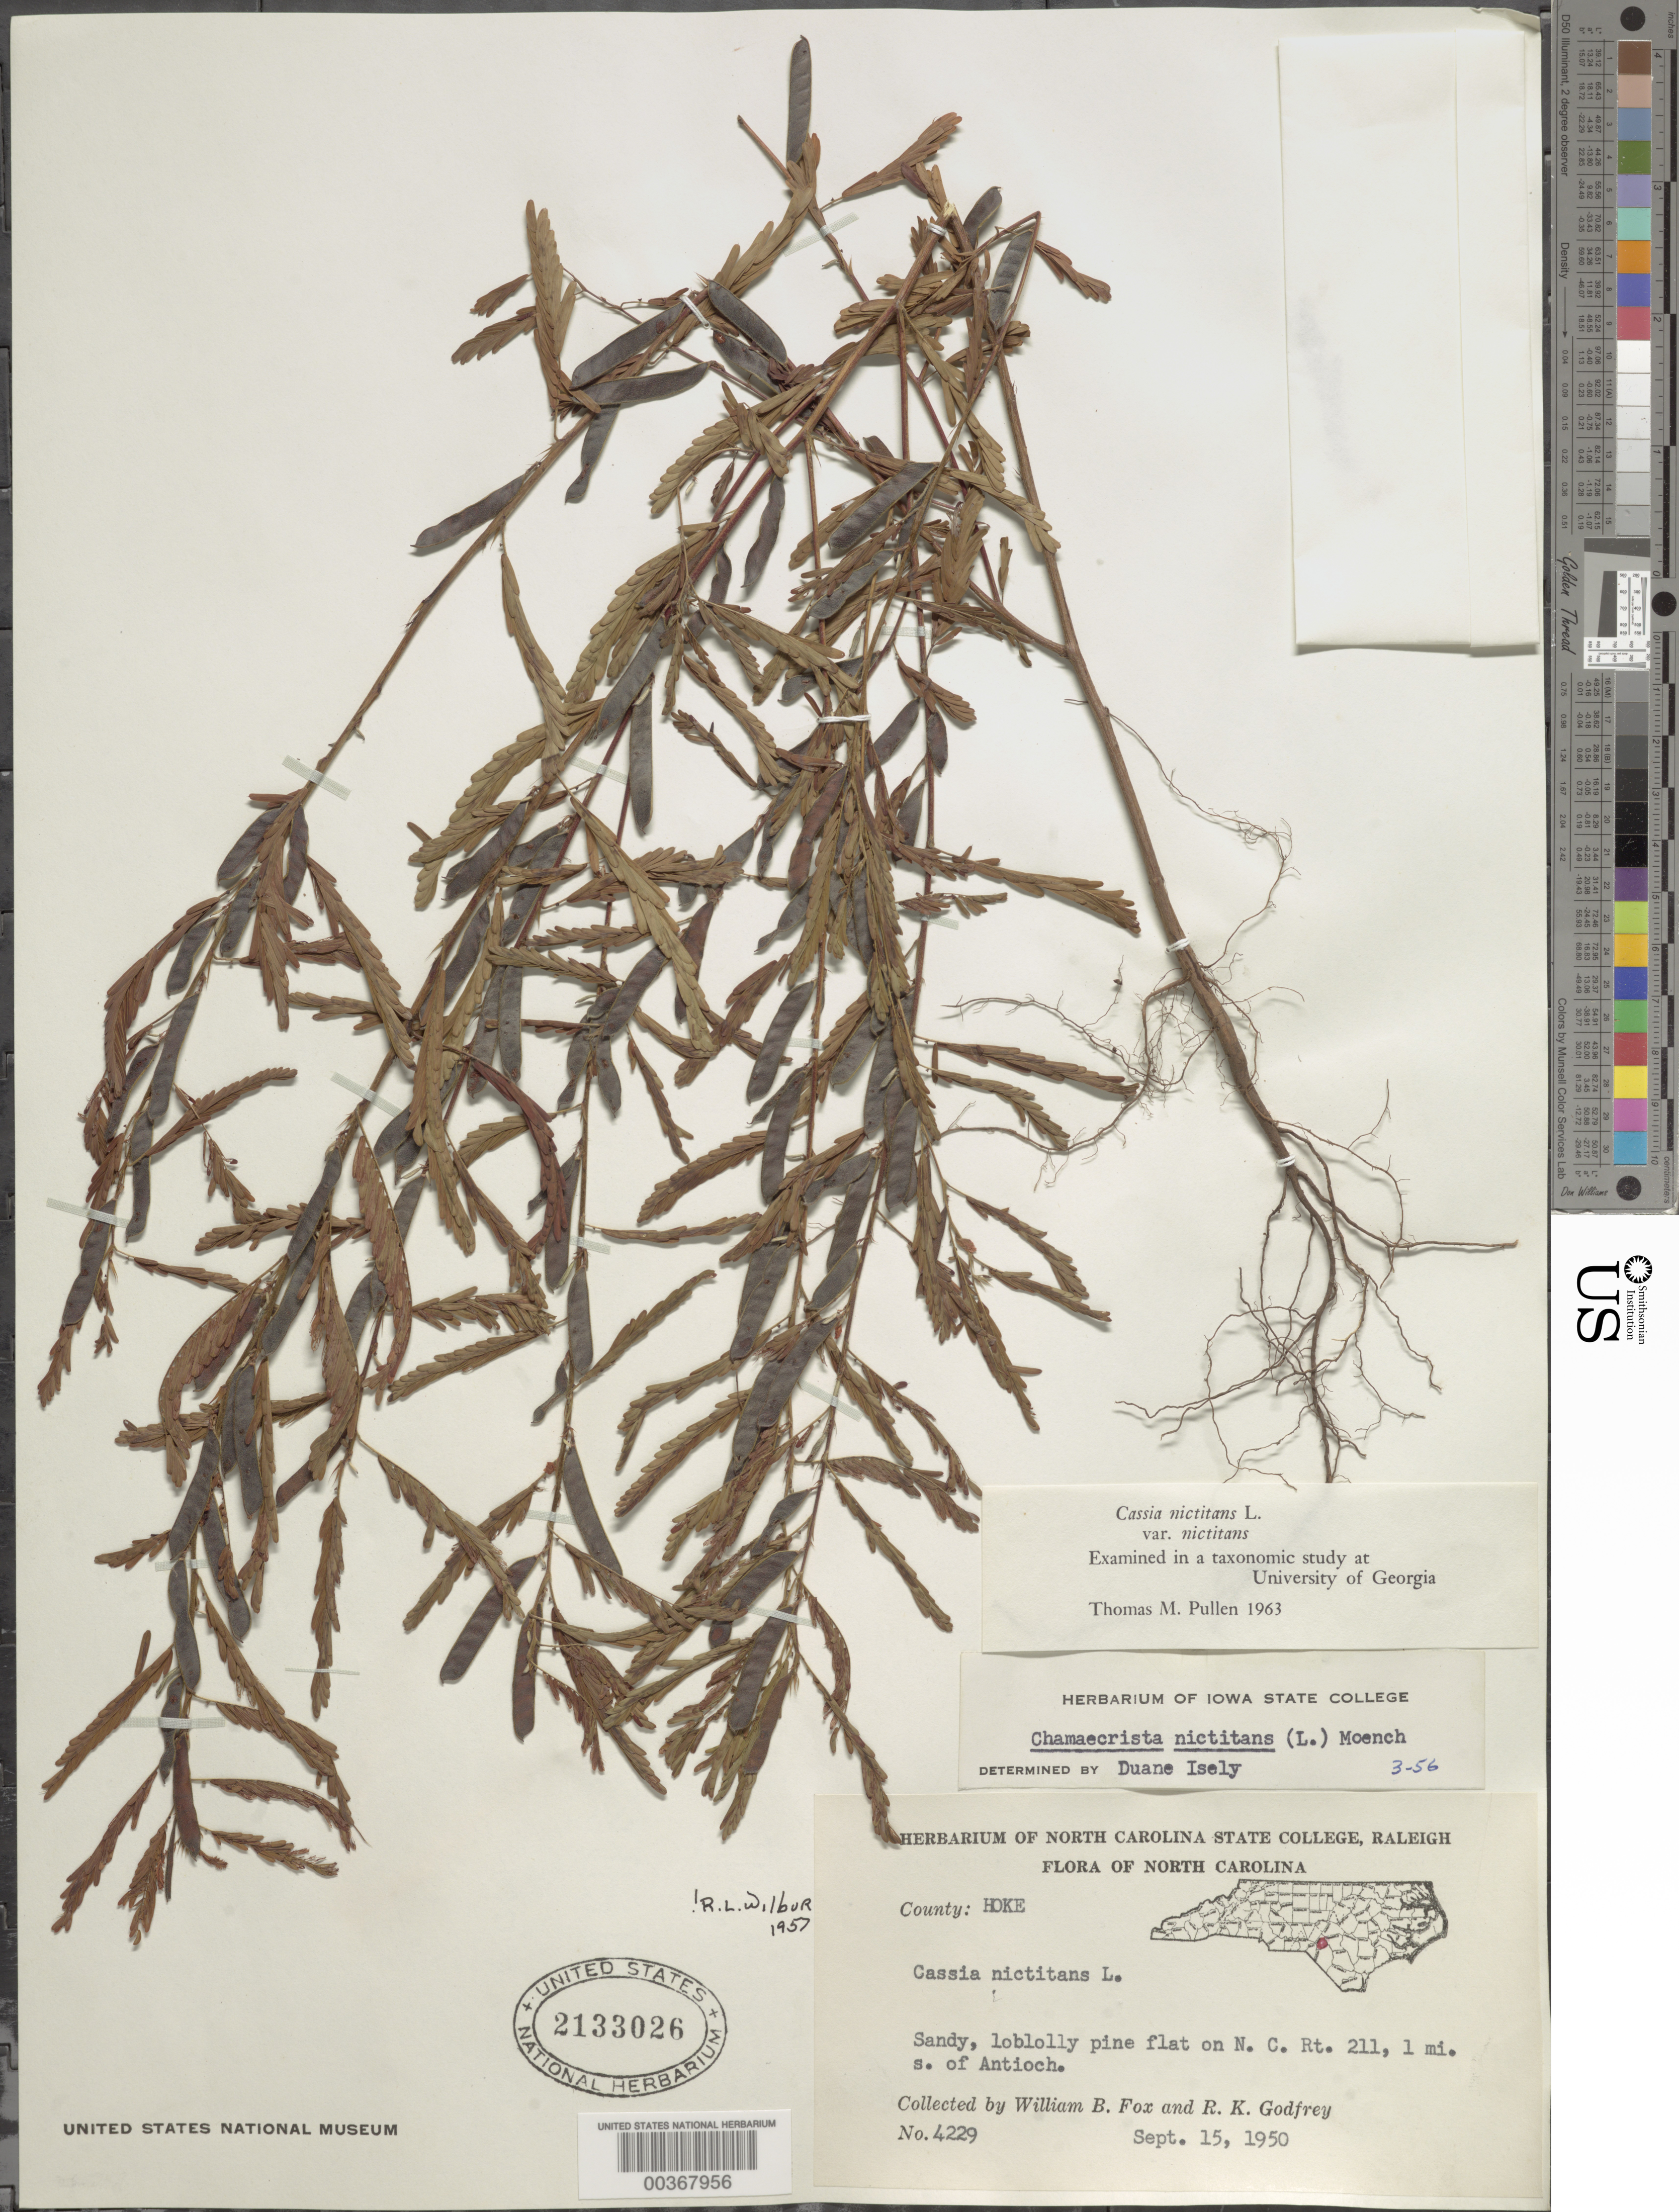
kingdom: Plantae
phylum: Tracheophyta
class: Magnoliopsida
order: Fabales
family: Fabaceae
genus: Chamaecrista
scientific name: Chamaecrista nictitans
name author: (L.) Moench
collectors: W. B. Fox & R. K. Godfrey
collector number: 4229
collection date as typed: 15 Sep 1950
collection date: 1950-09-15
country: United States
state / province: North Carolina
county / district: Hoke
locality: On n.c. rt 211, 1 mi s of antioch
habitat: Sandy, loblolly pine flat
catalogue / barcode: US 2133026